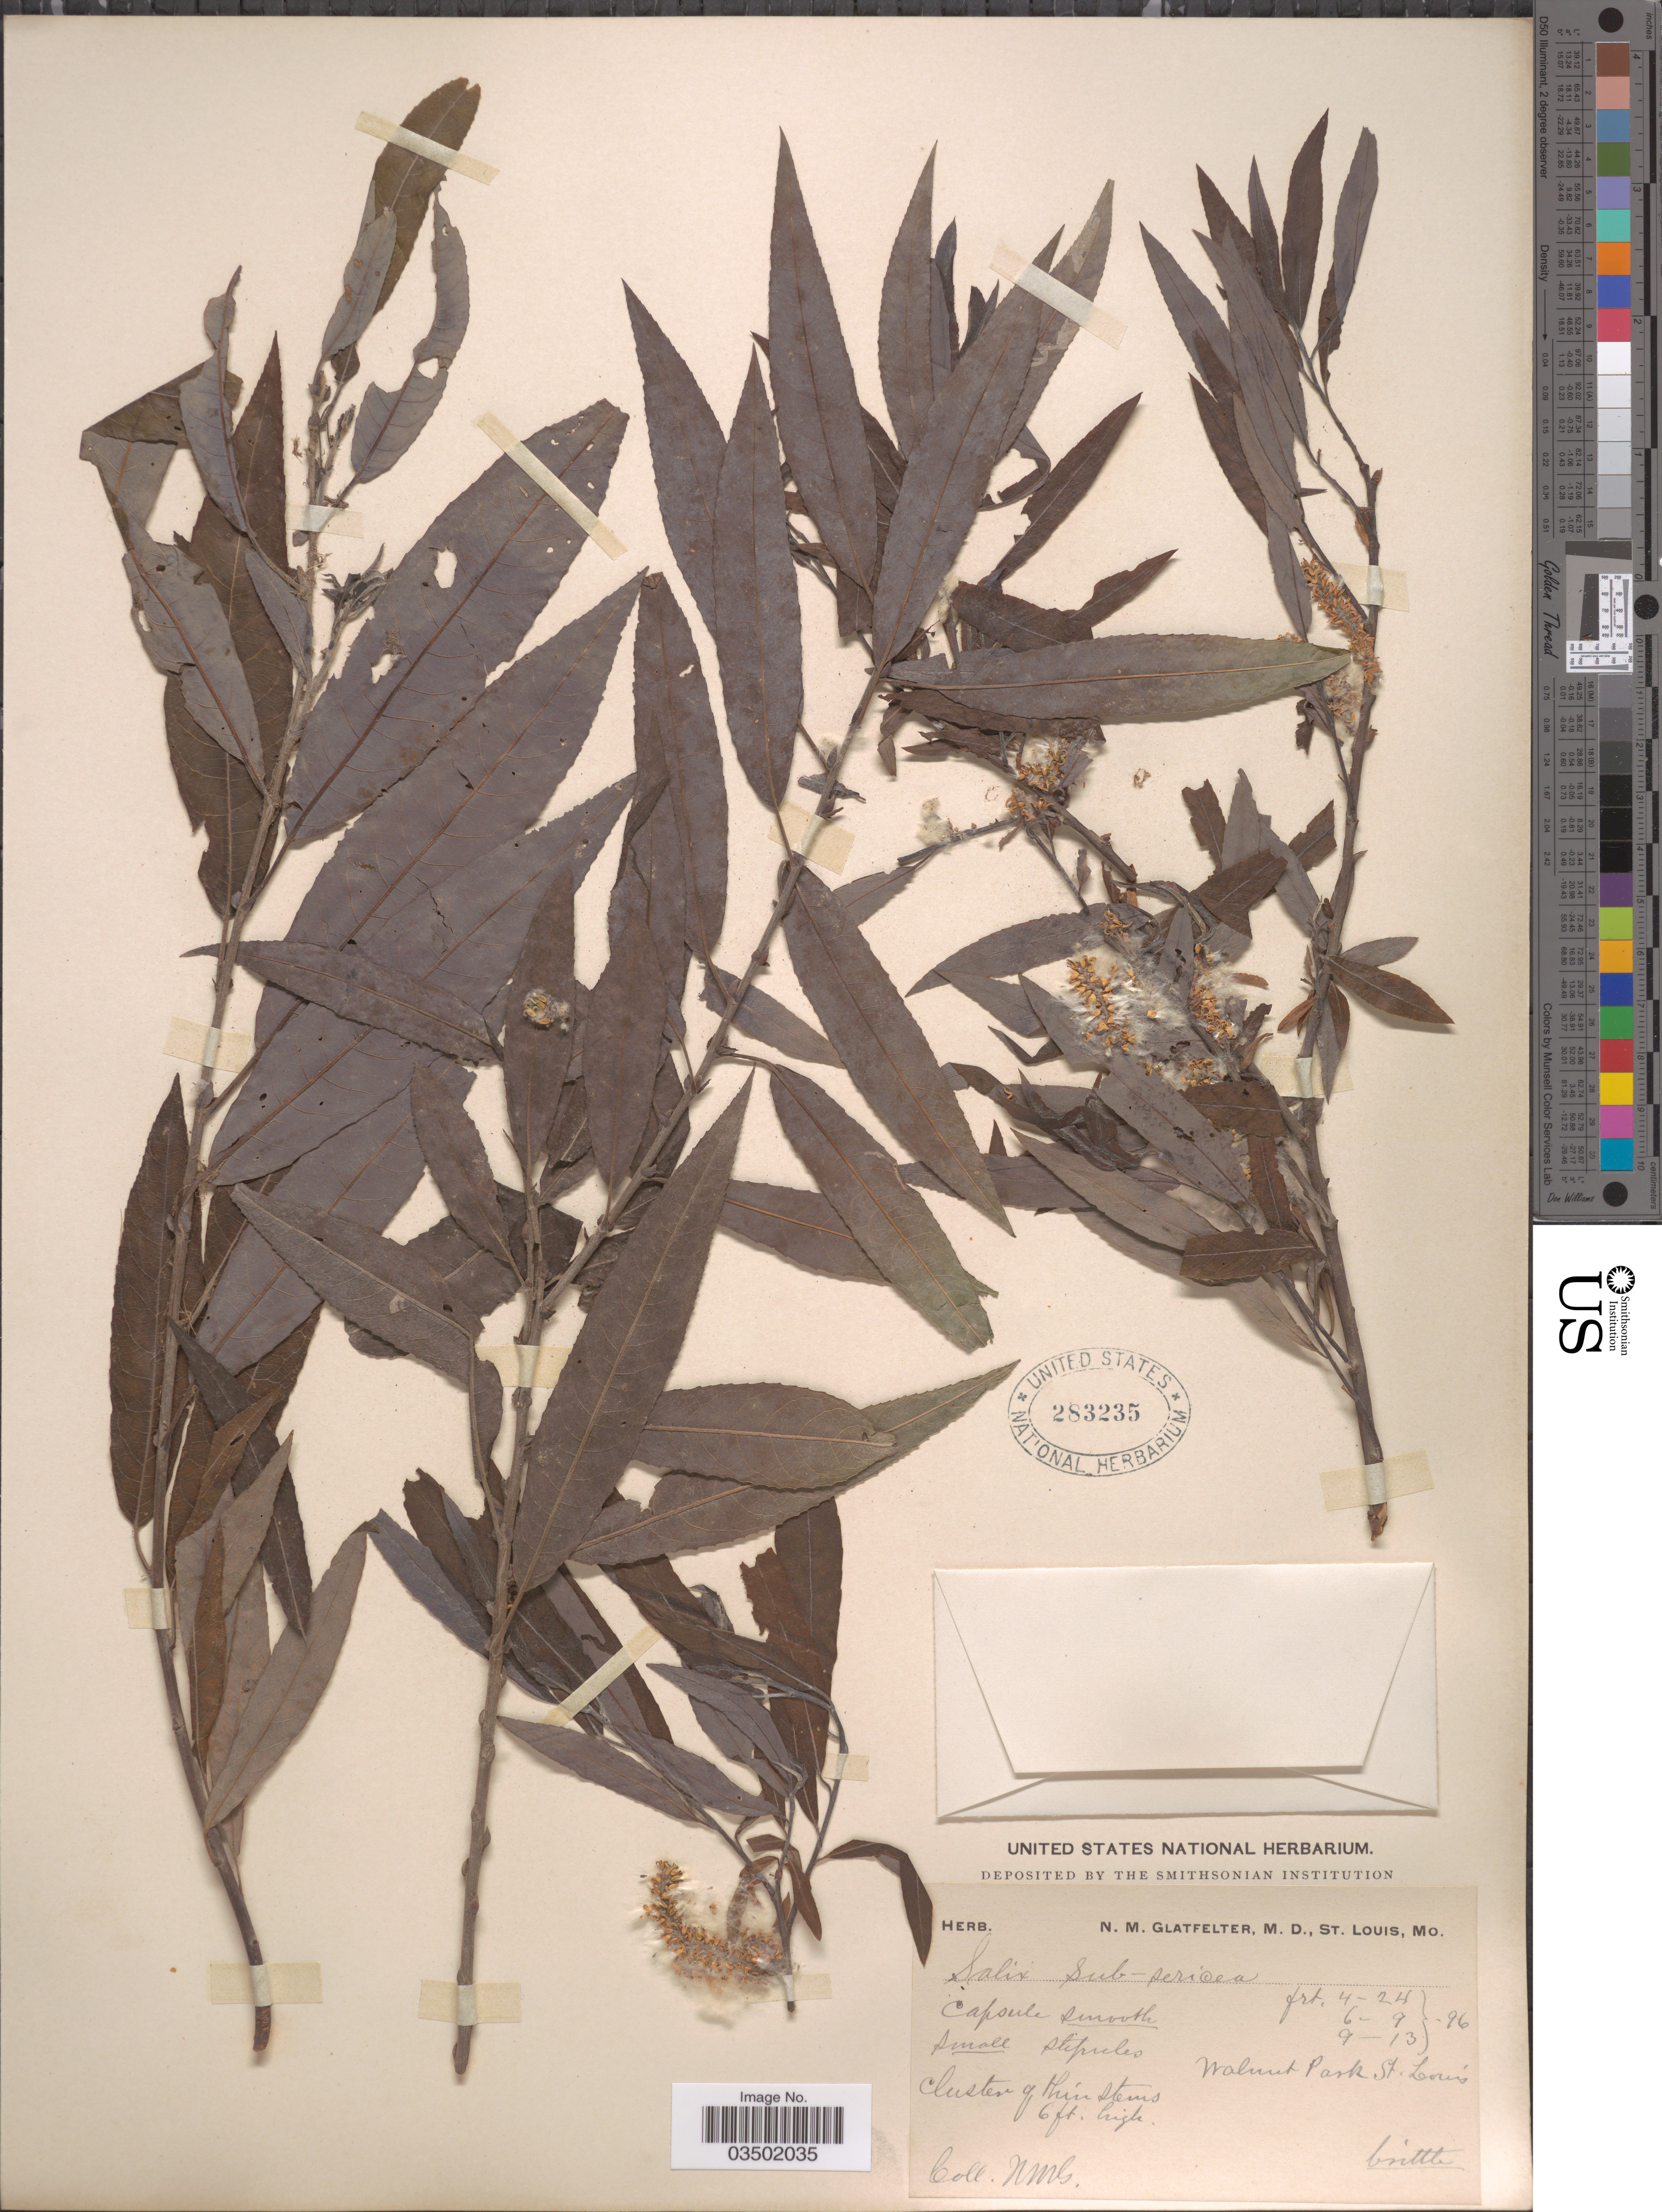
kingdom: Plantae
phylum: Tracheophyta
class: Magnoliopsida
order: Malpighiales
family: Salicaceae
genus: Salix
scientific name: Salix petiolaris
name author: Sm.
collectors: N. M. Glatfelter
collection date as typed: Transcribed d/m/y: 24/4/96 to 13/9/96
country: United States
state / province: Missouri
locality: Walnut Park St. Louis.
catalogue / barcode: US 283235